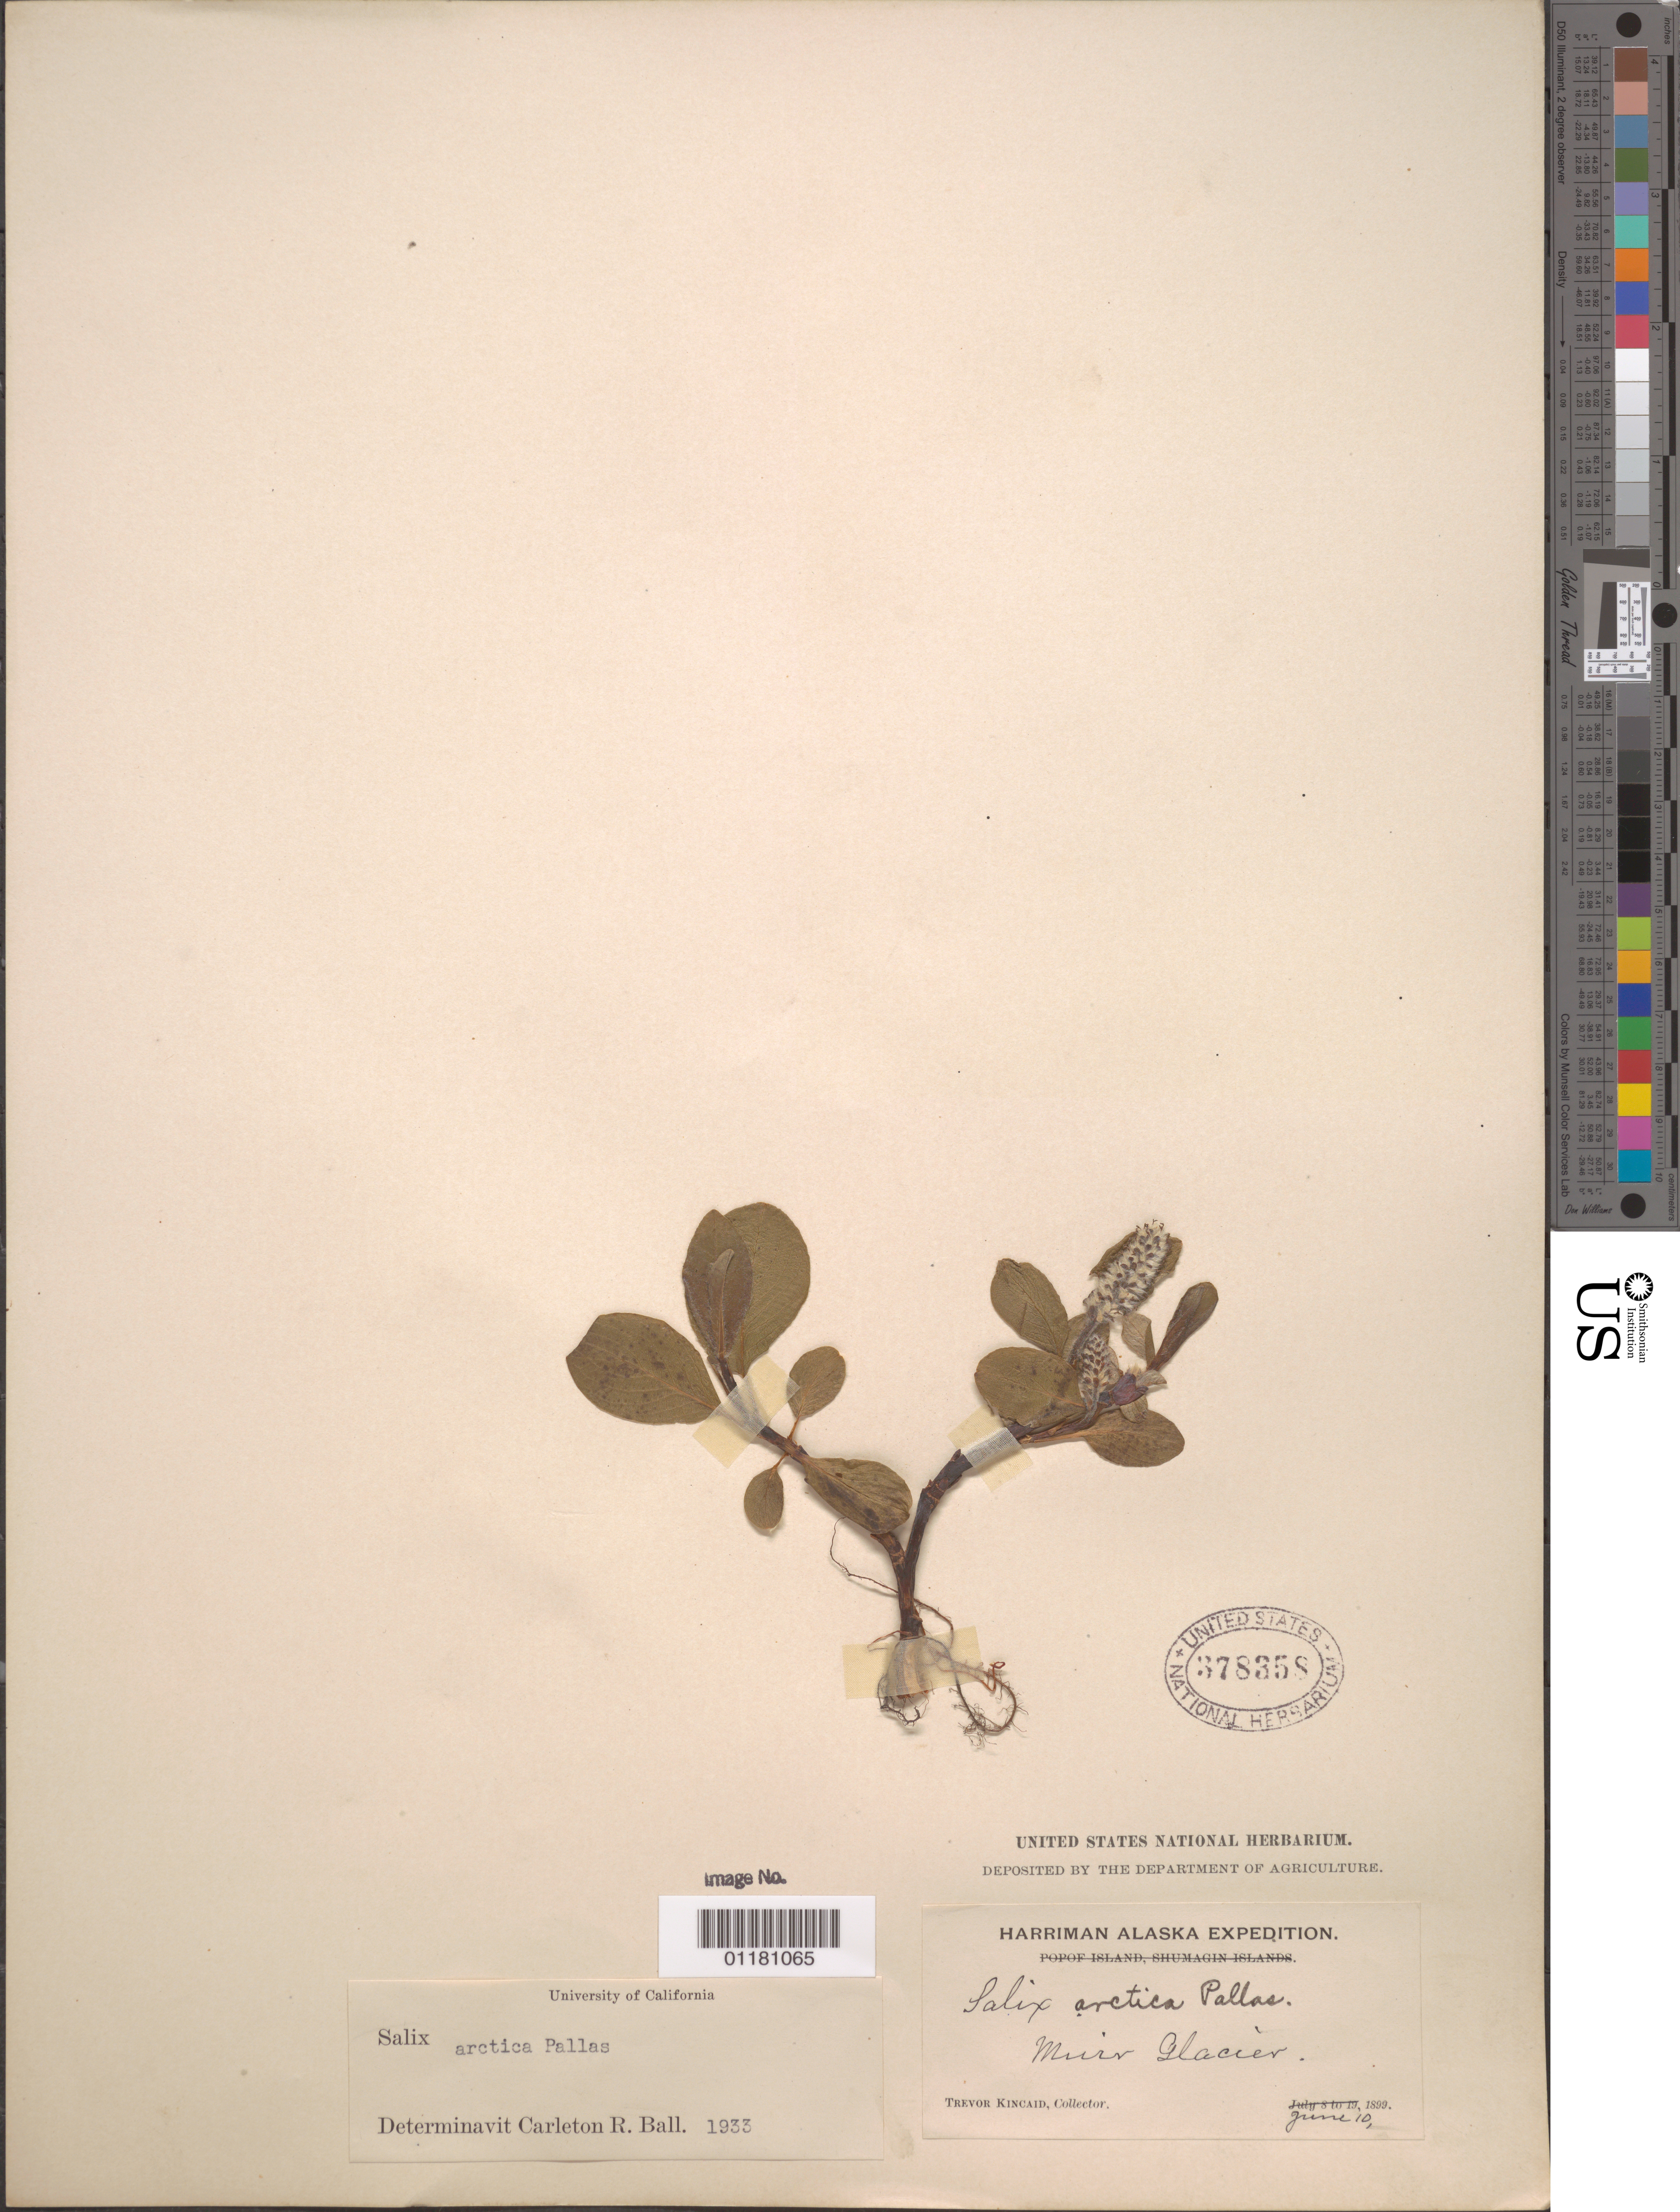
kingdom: Plantae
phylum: Tracheophyta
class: Magnoliopsida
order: Malpighiales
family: Salicaceae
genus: Salix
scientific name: Salix arctica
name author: Pall.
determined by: Ball, C. R.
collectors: T. C. Kincaid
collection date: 1899-06-10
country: United States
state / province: Alaska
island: Shumagin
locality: Muir Glacier.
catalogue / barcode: US 378358